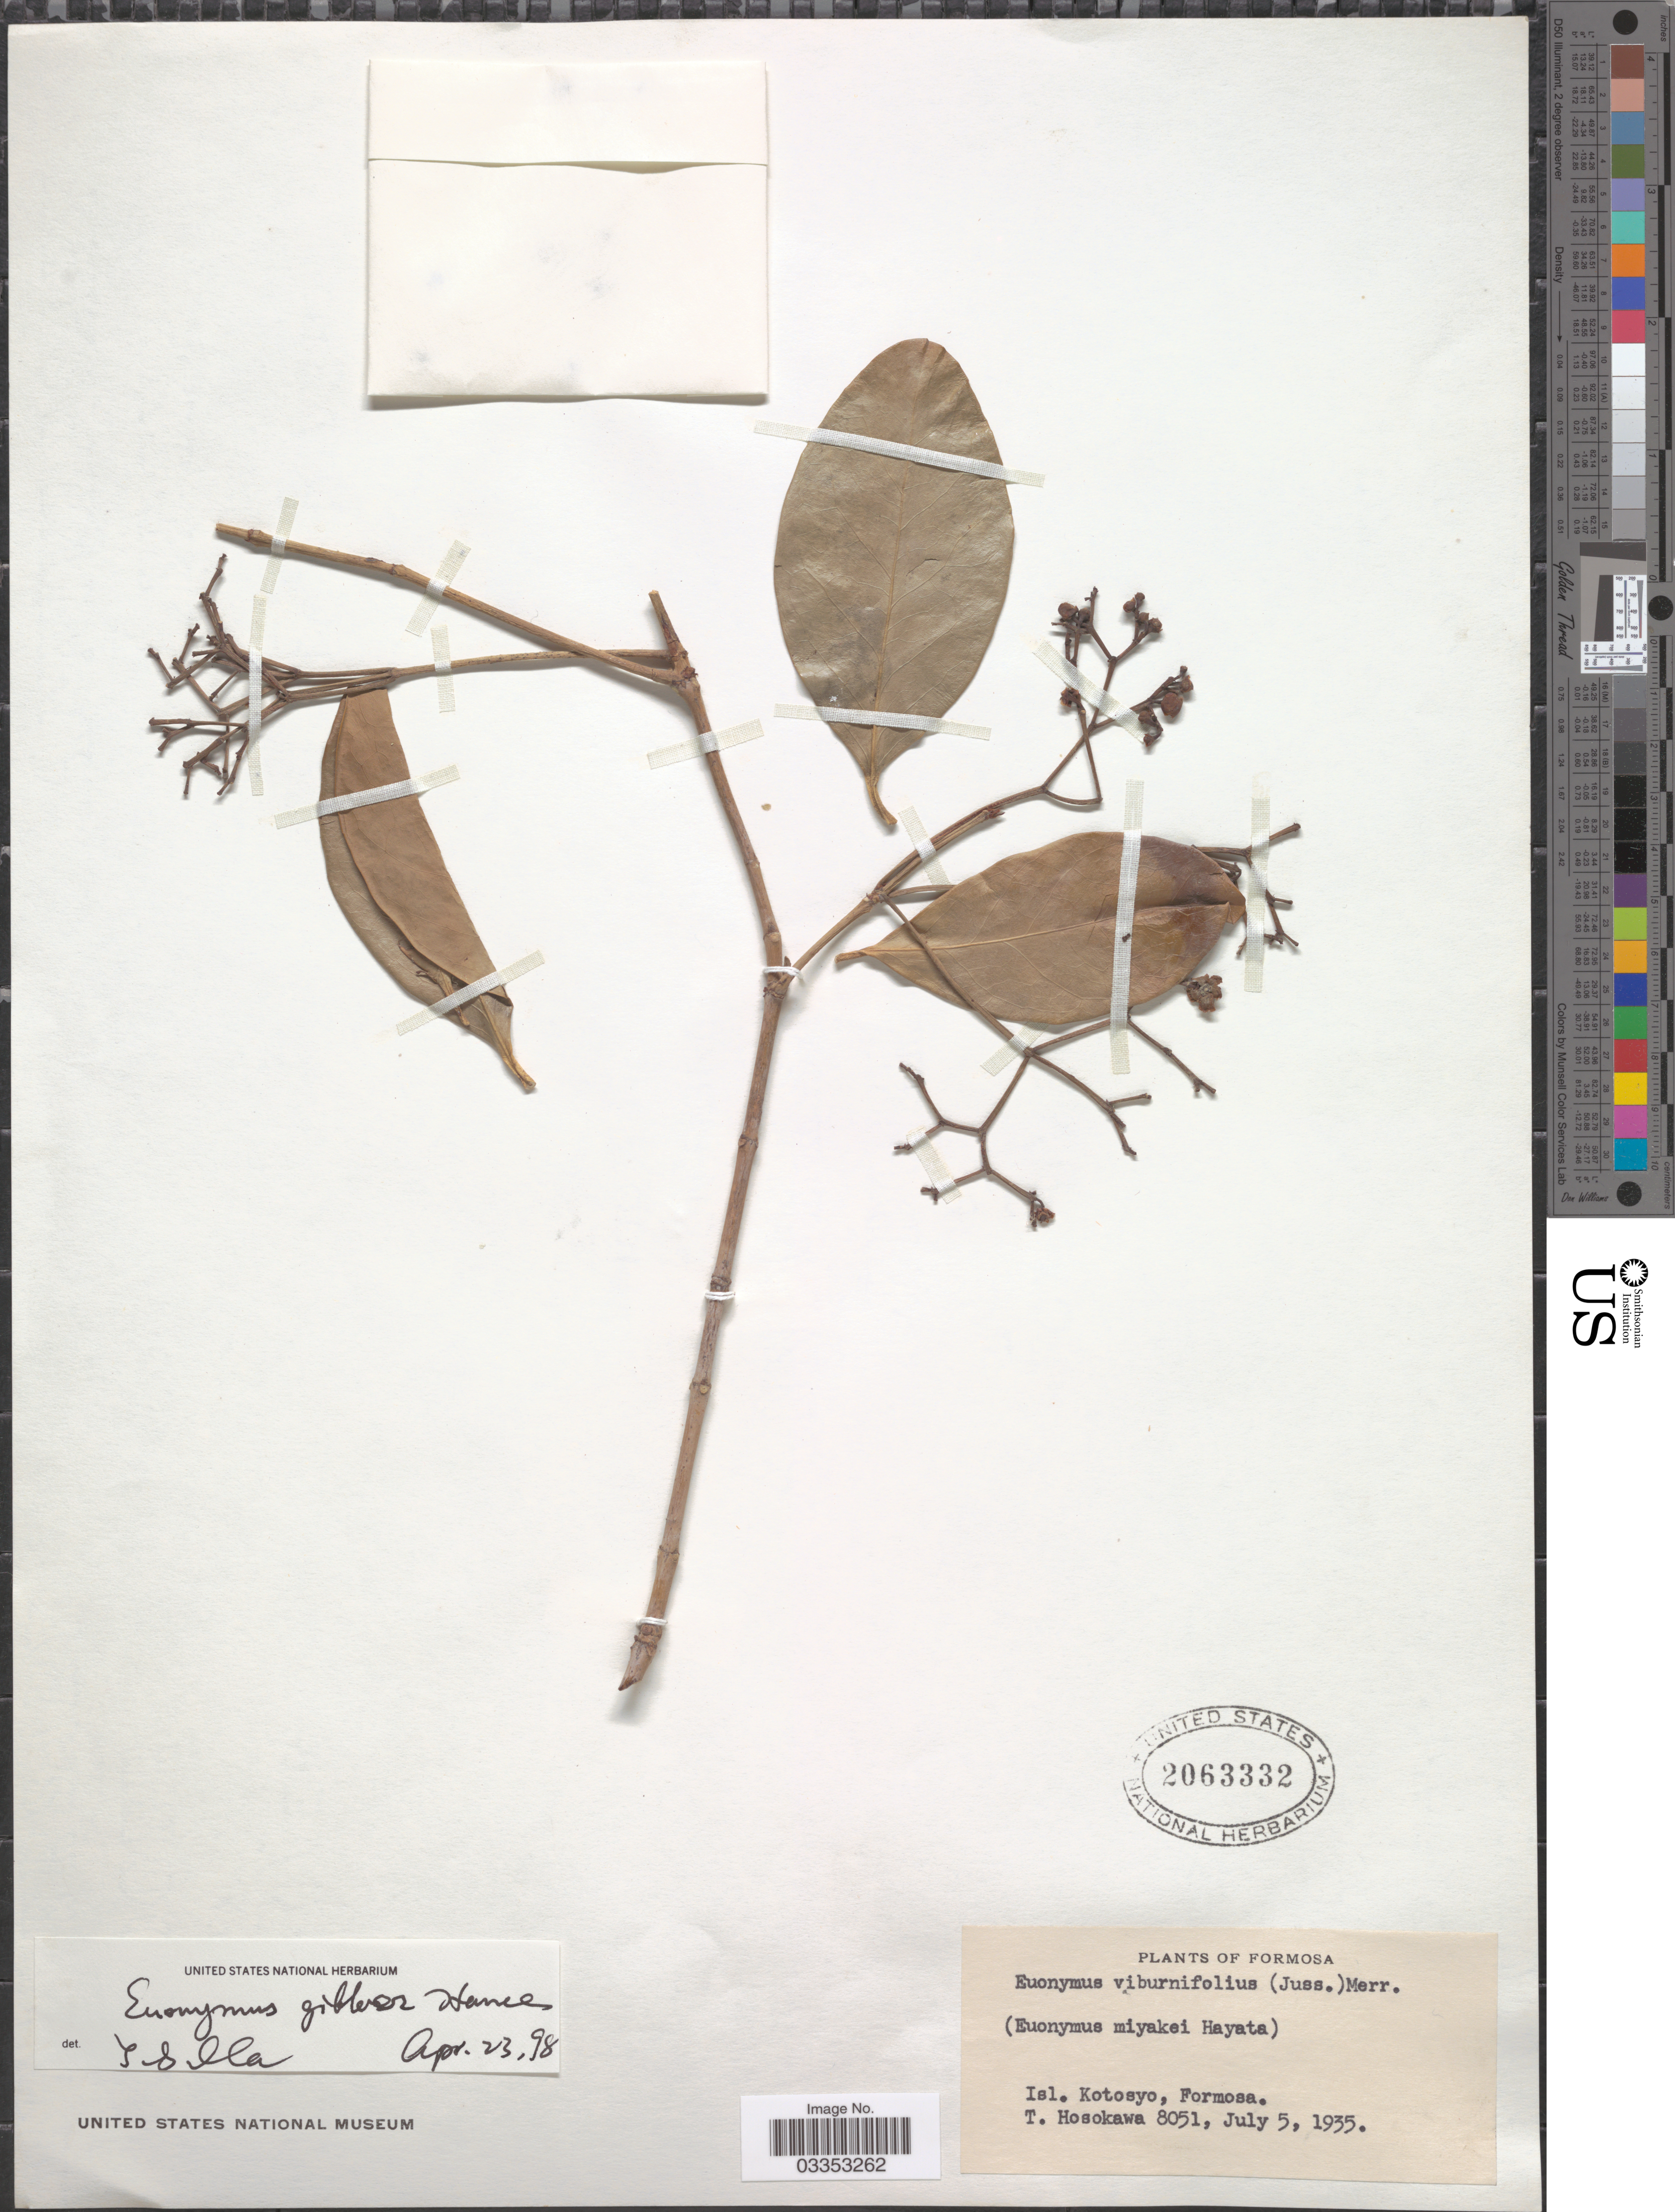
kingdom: Plantae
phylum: Tracheophyta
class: Magnoliopsida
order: Celastrales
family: Celastraceae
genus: Euonymus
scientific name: Euonymus glaber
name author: Roxb.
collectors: T. Hosokawa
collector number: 8051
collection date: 1935-07-05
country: Taiwan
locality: Isl. Kotosyo, Formosa.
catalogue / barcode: US 2063332